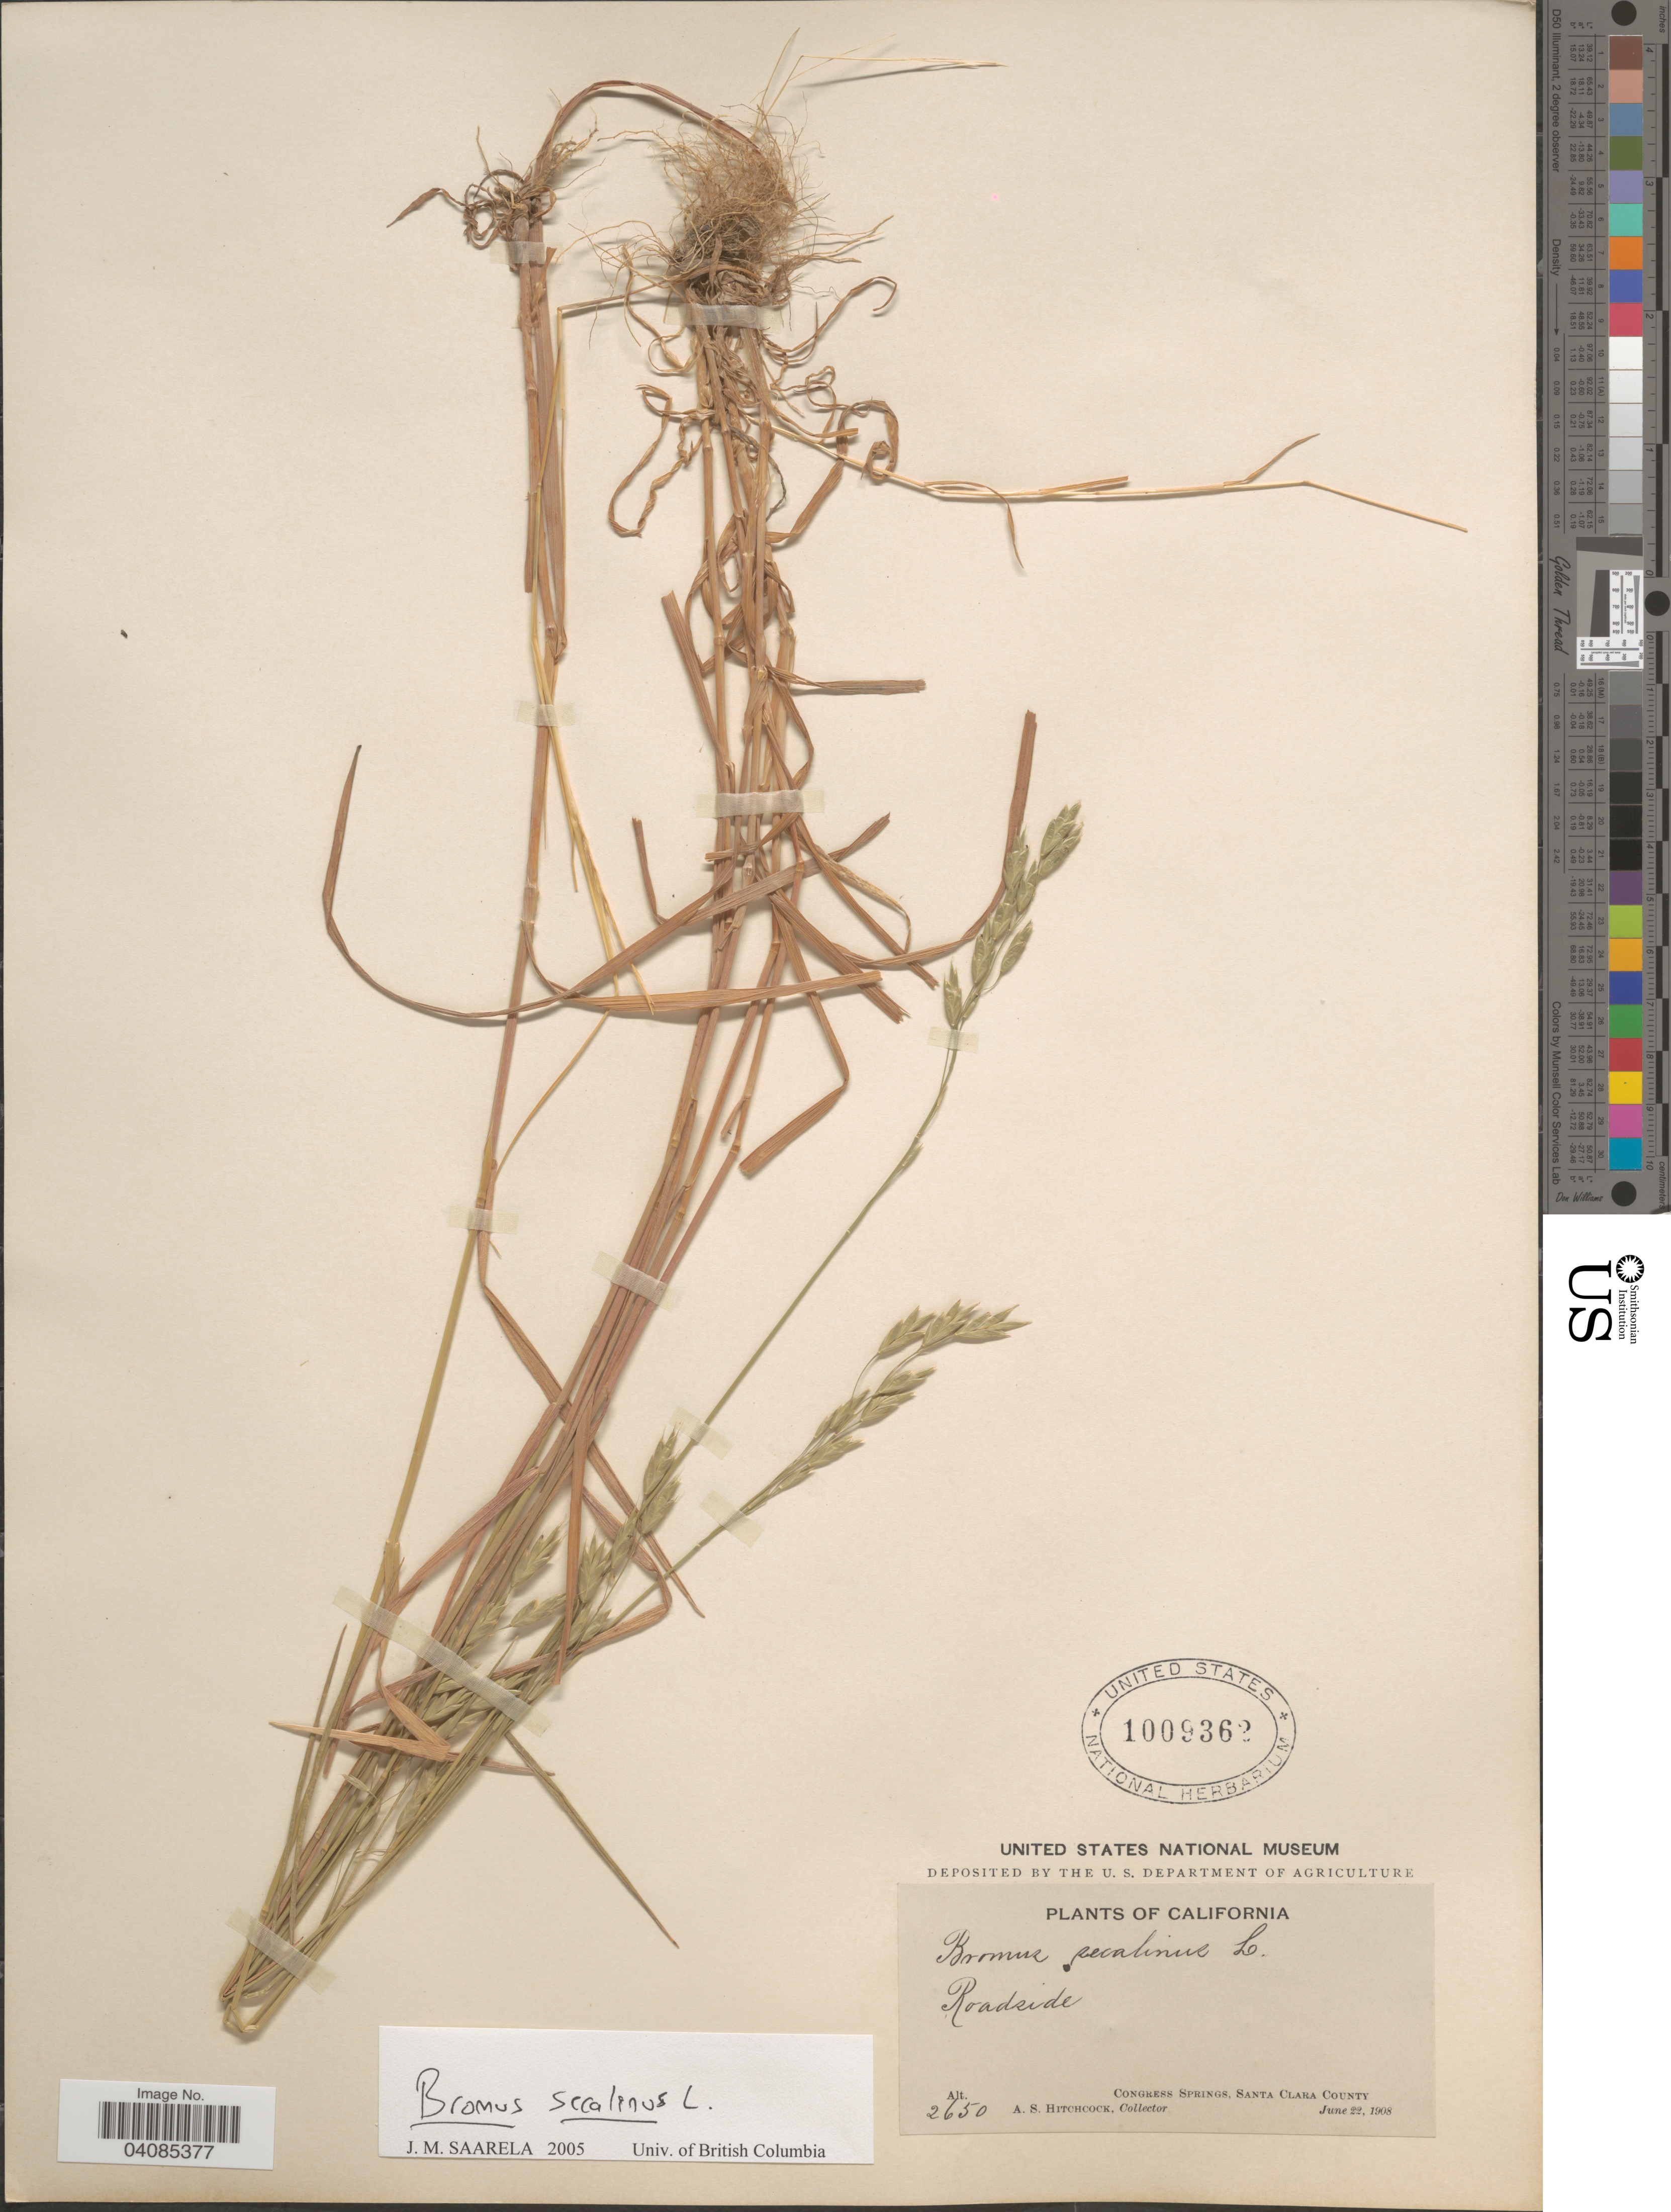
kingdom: Plantae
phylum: Tracheophyta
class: Liliopsida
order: Poales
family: Poaceae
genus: Bromus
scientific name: Bromus secalinus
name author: L.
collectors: A. S. Hitchcock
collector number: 2650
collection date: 1908-06-22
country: United States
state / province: California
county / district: Santa Clara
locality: Roadside. Congress Springs, Santa Clara County.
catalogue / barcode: US 1009362